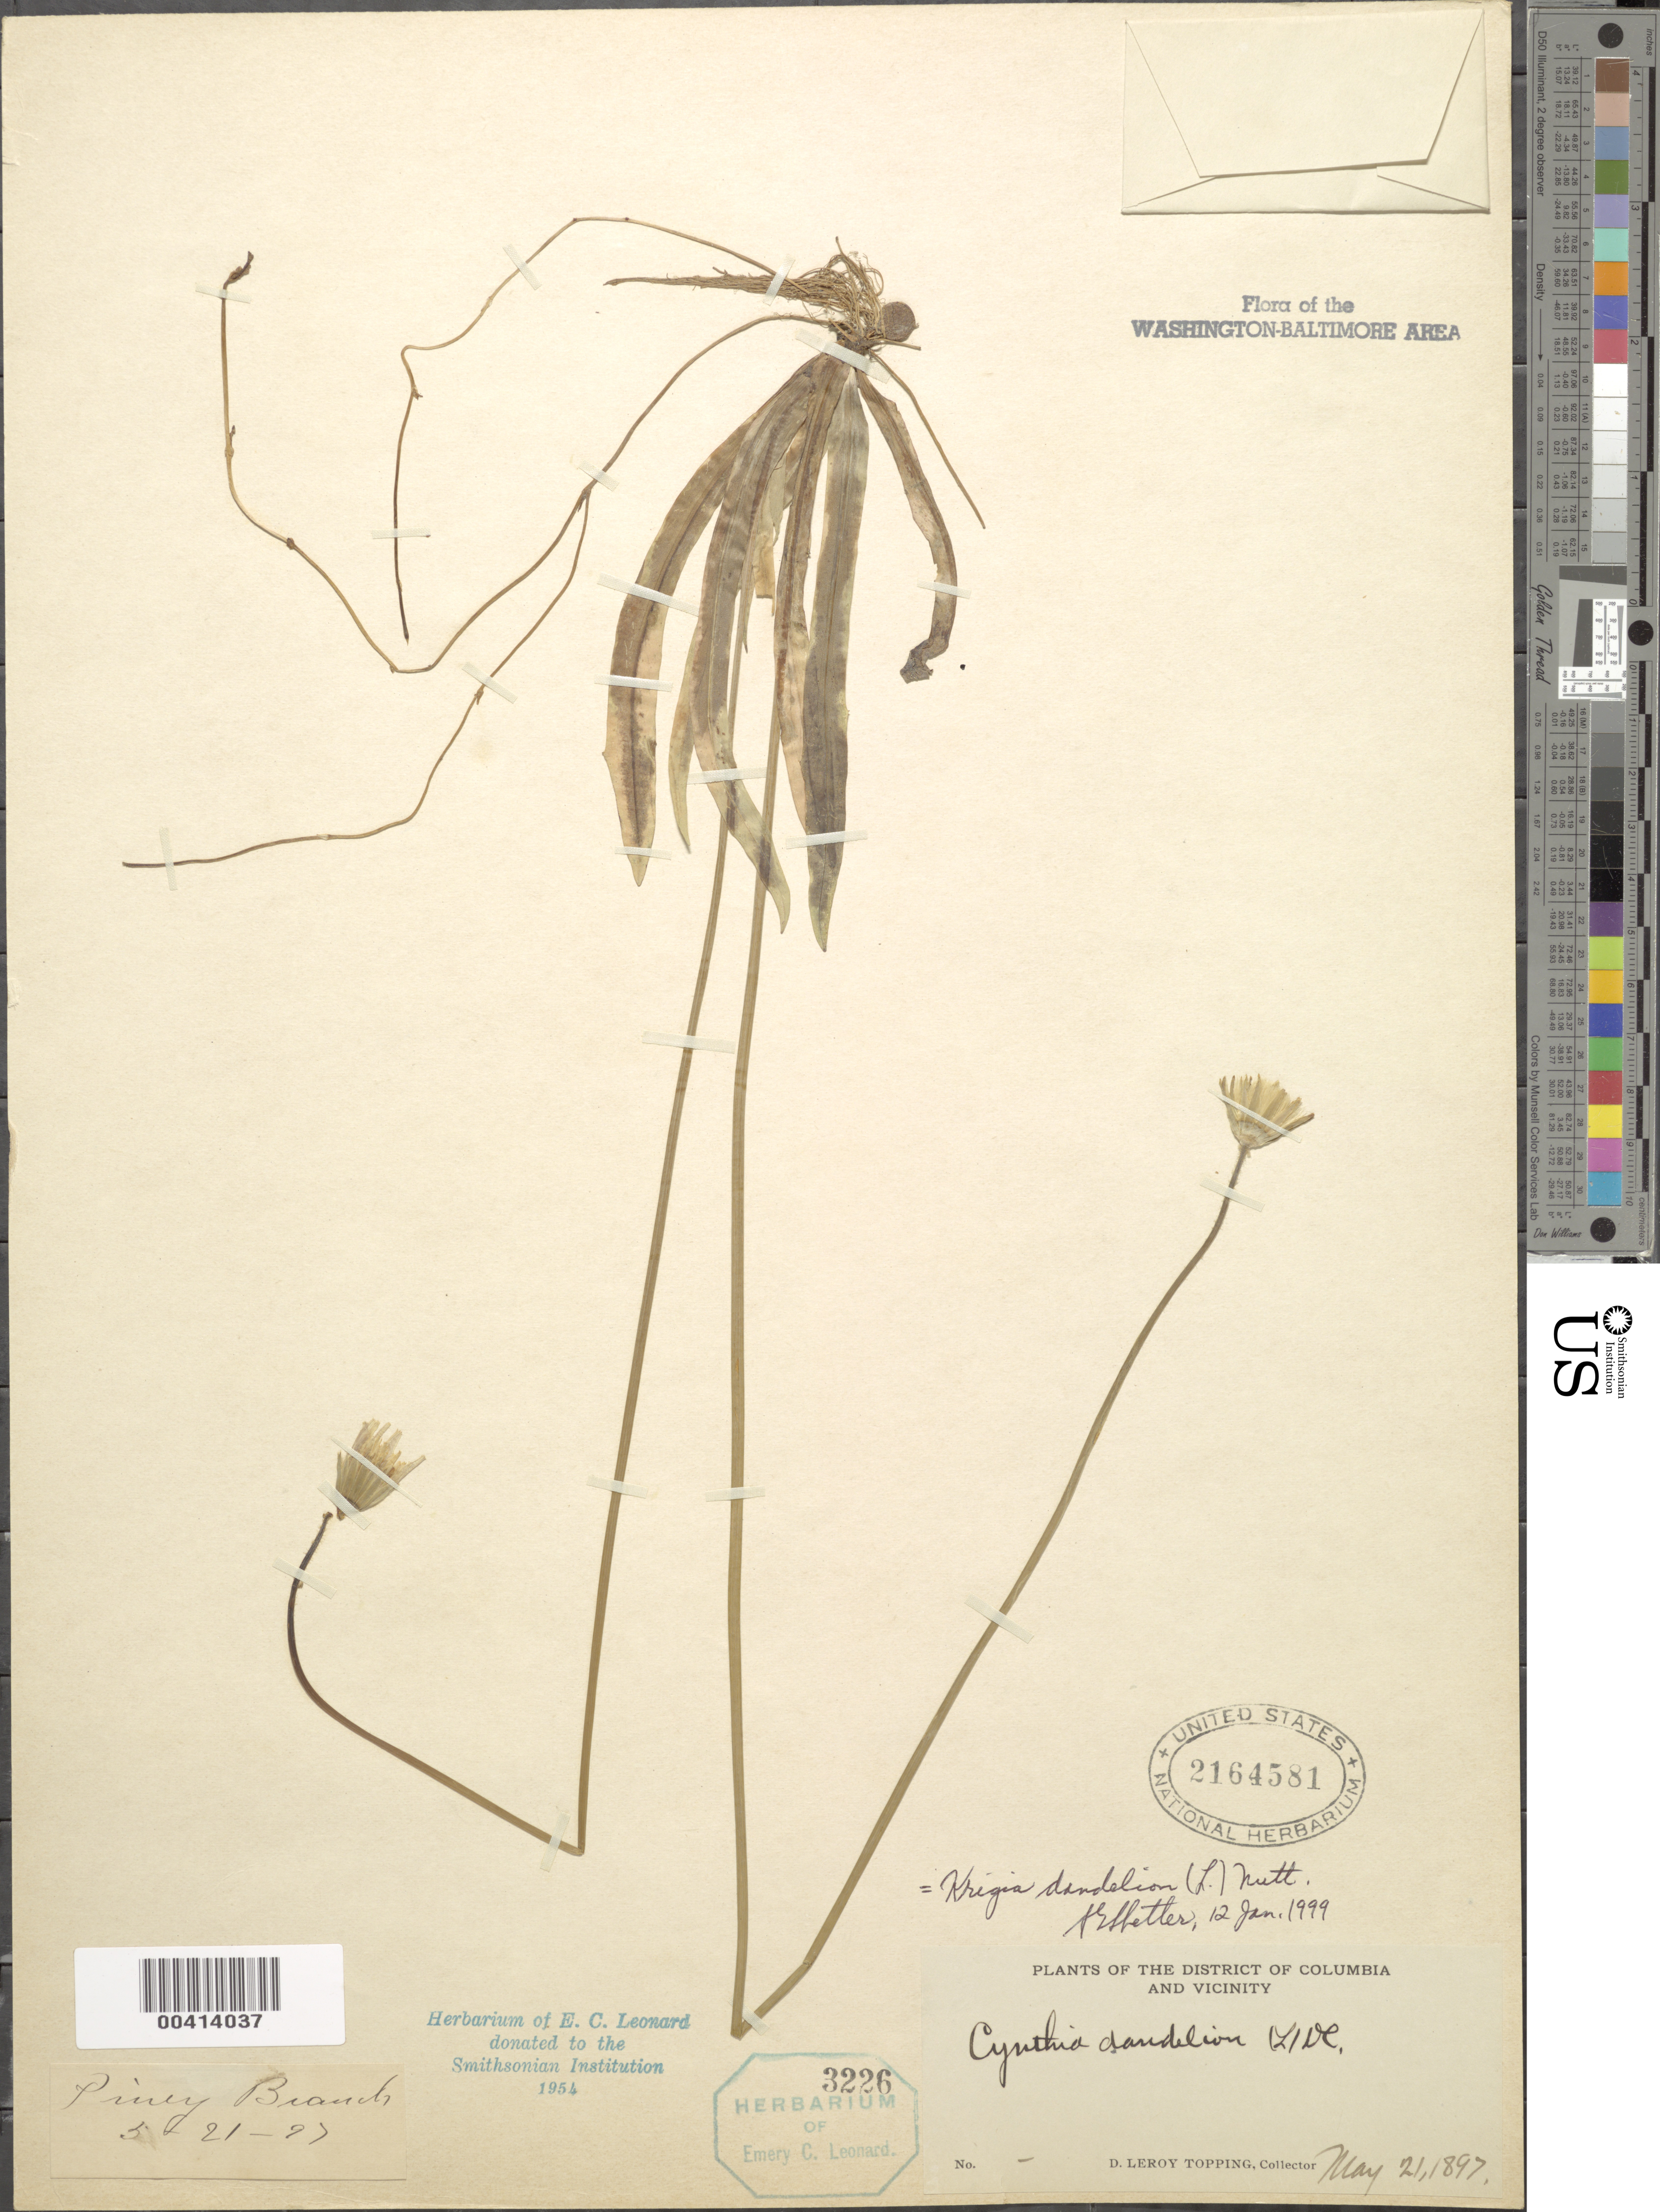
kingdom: Plantae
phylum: Tracheophyta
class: Magnoliopsida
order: Asterales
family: Asteraceae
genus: Krigia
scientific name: Krigia dandelion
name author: (L.) Nutt.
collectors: D. L. Topping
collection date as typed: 21 May 1897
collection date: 1897-05-21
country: United States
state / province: District of Columbia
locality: Piney Branch Rock Creek Park & vicinity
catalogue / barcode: US 2164581